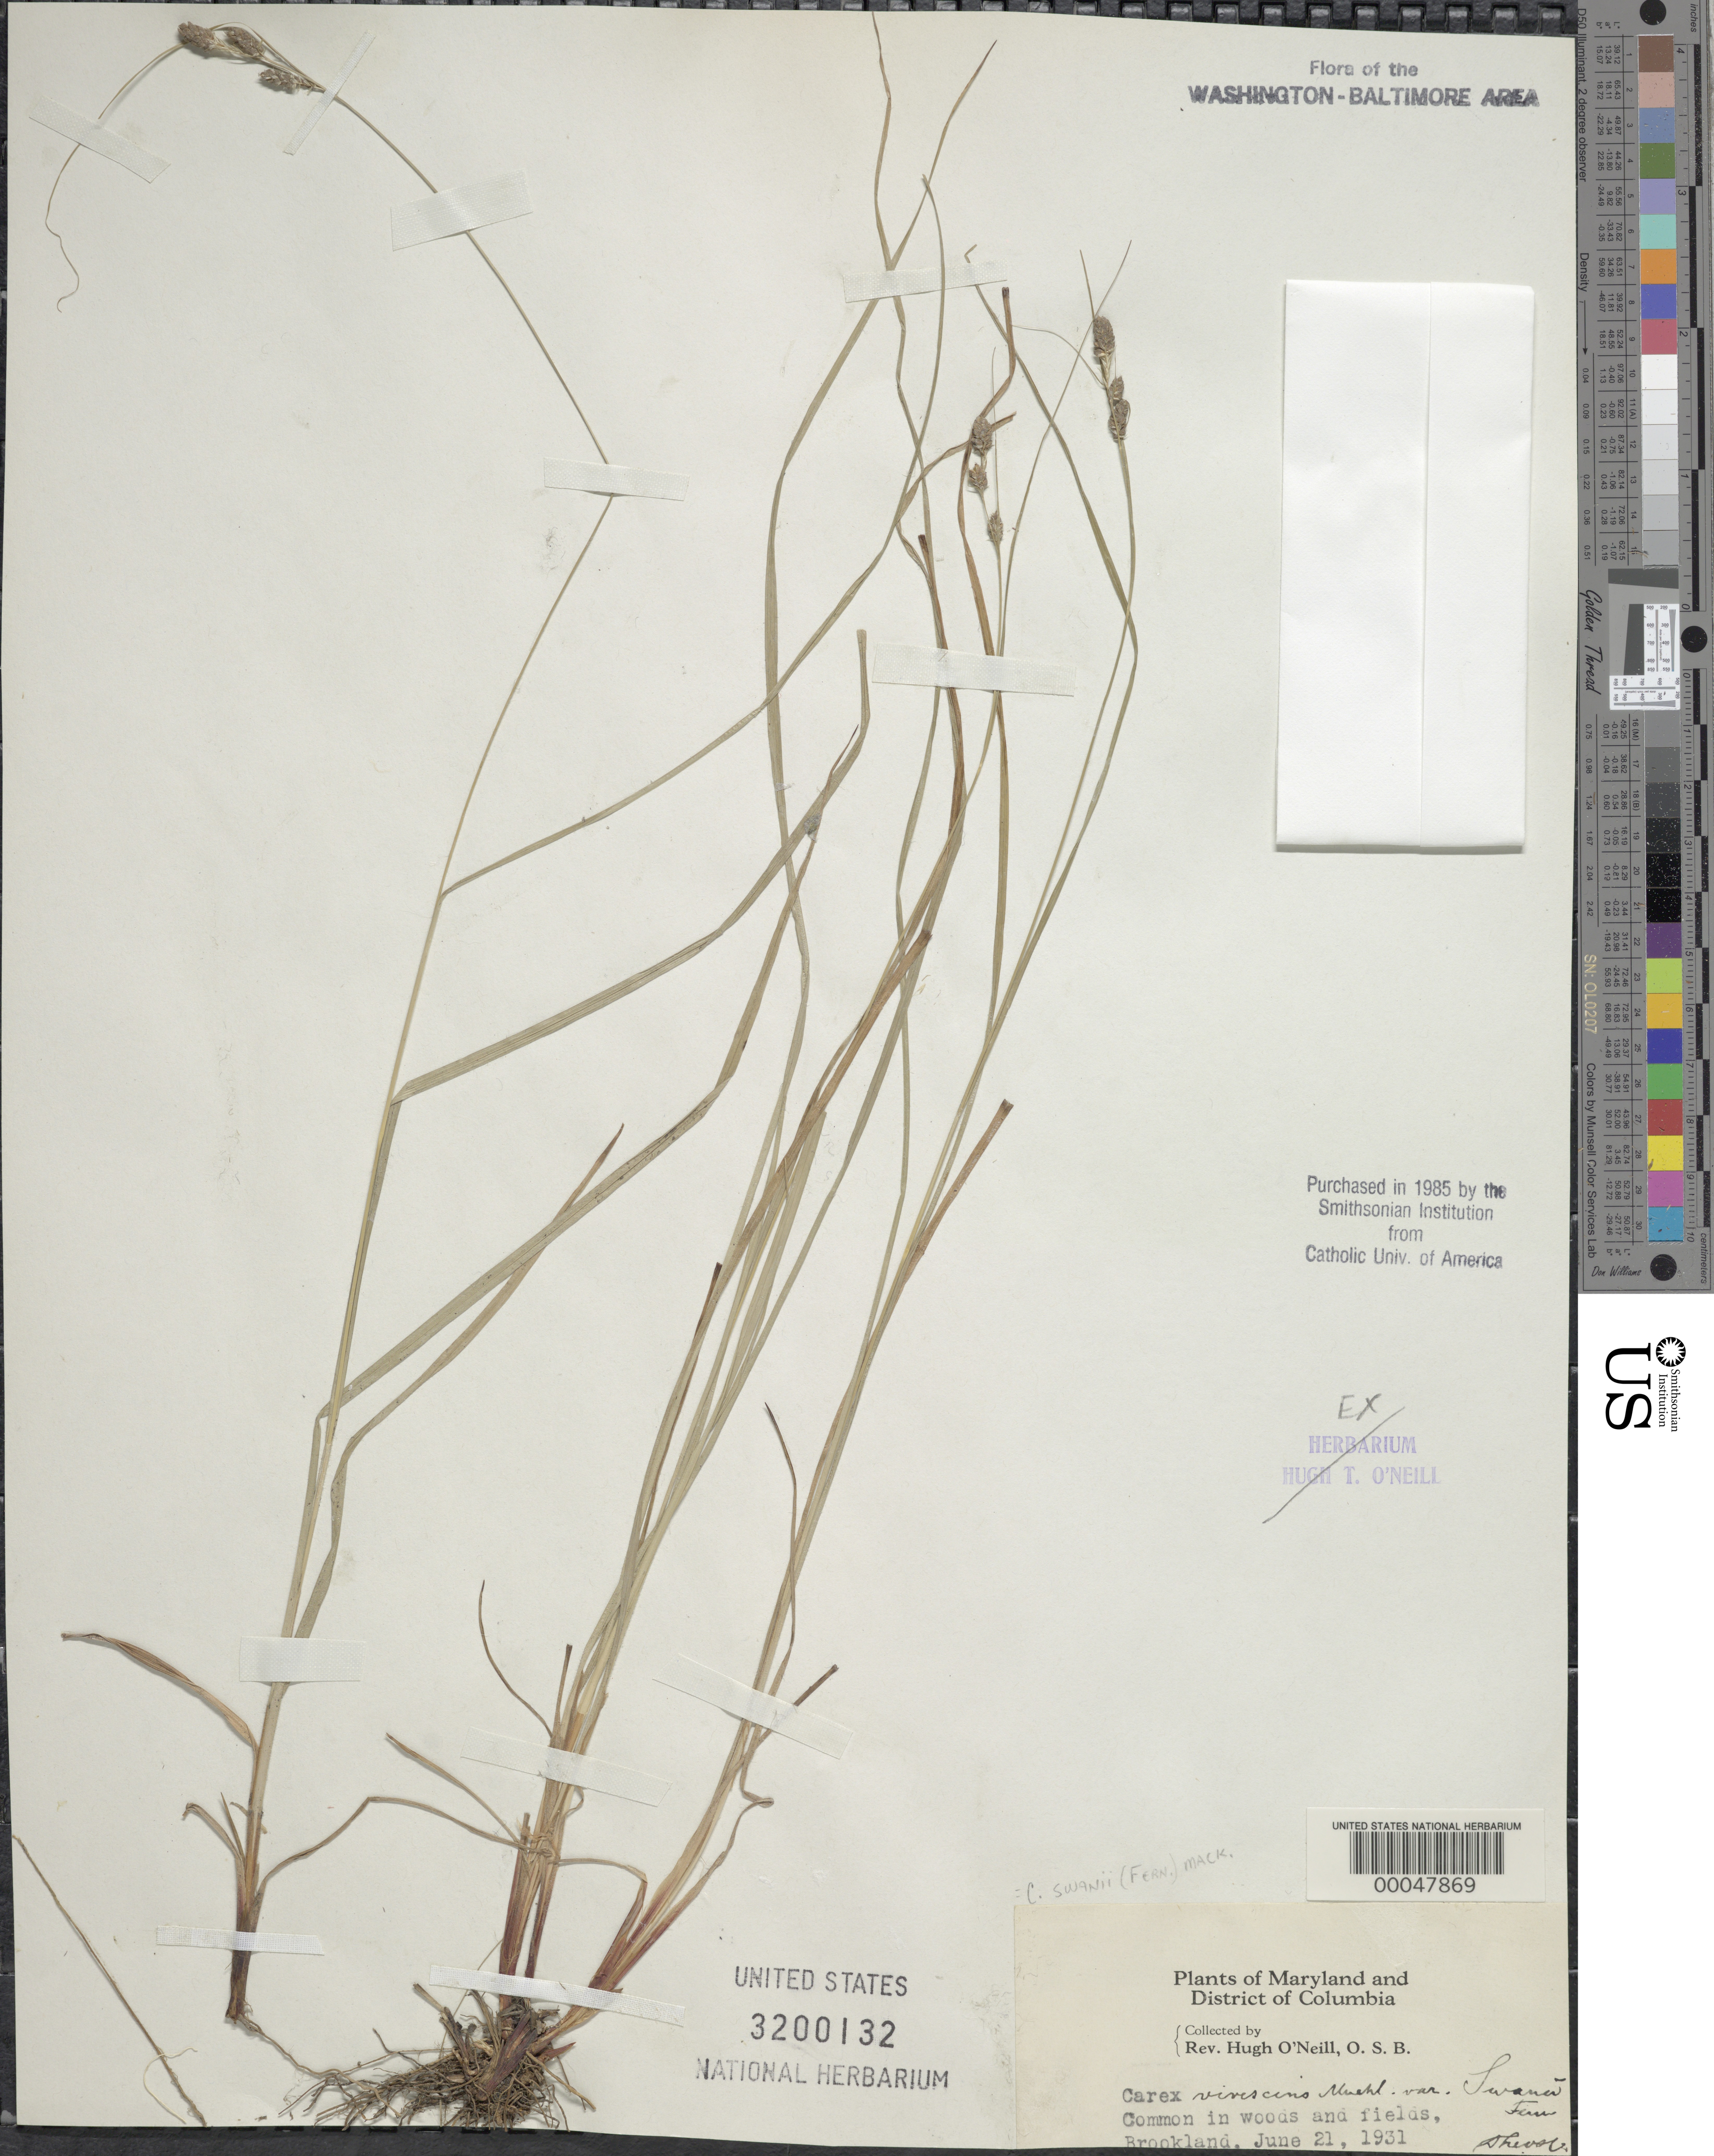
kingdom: Plantae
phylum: Tracheophyta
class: Liliopsida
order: Poales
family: Cyperaceae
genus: Carex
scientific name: Carex swanii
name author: (Fernald) Mack.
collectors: H. O'Neill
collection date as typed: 21 Jun 1931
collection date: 1931-06-21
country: United States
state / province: District of Columbia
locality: Brookland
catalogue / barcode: US 3200132